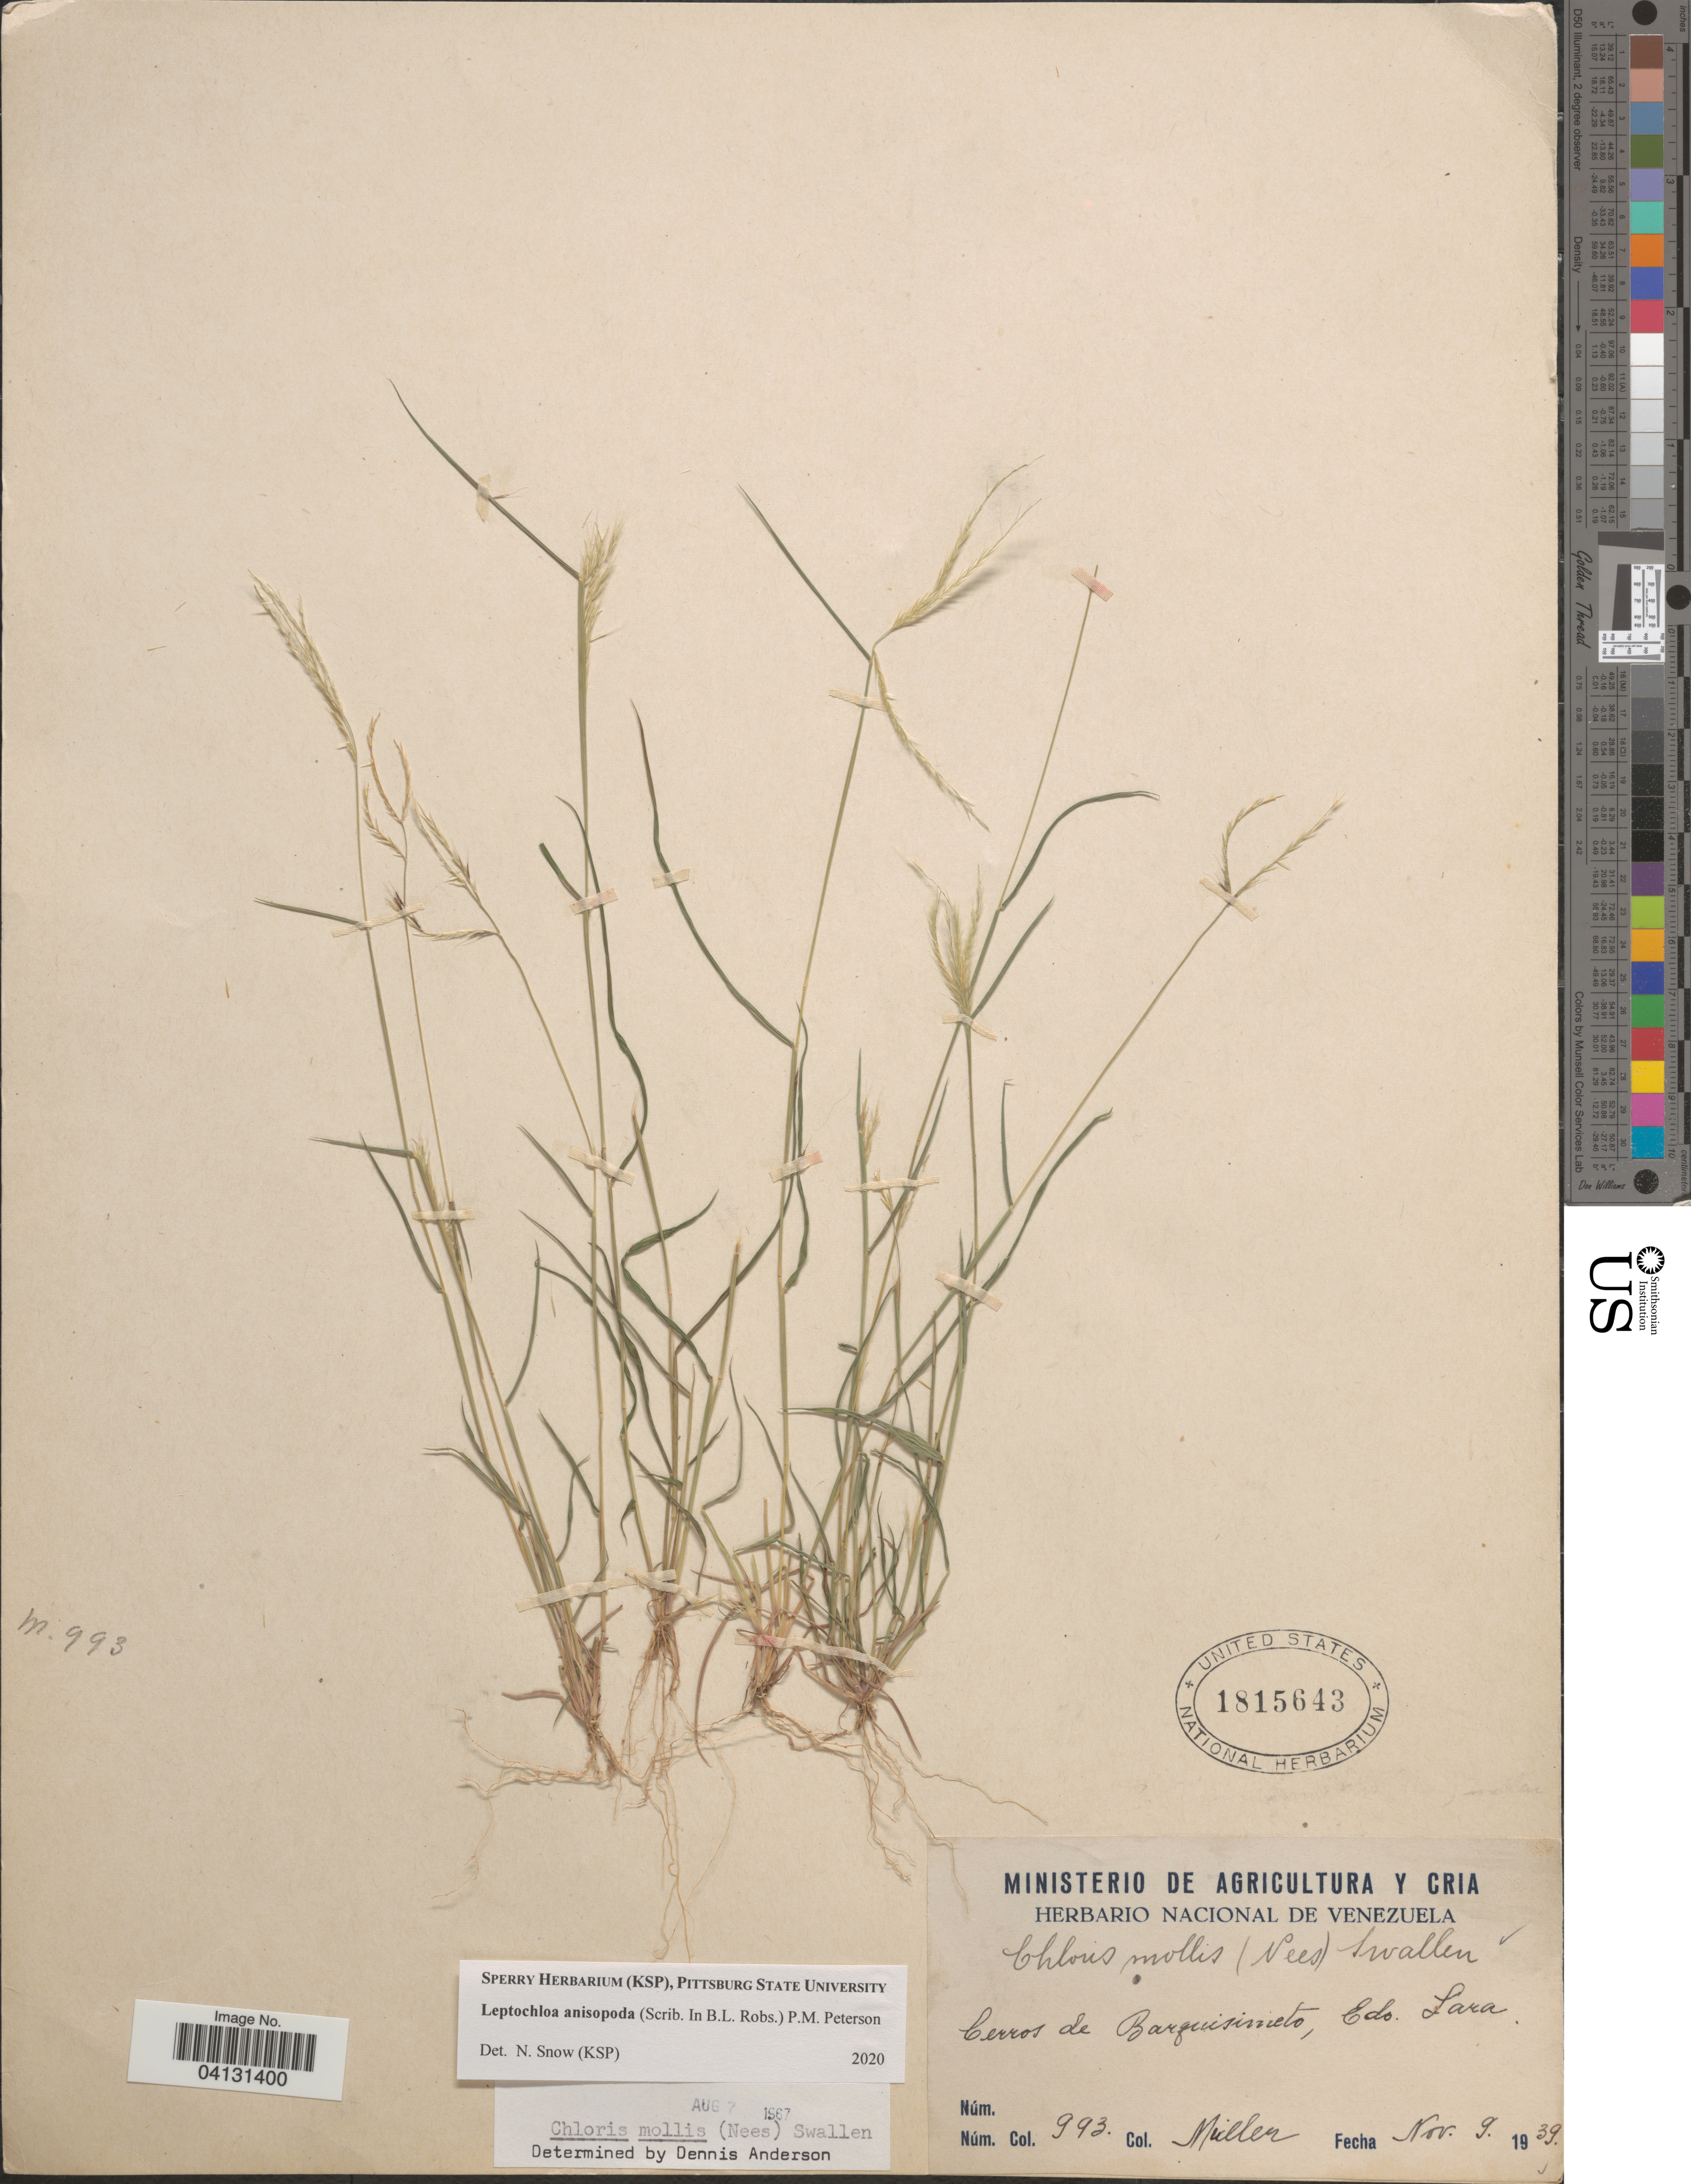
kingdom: Plantae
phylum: Tracheophyta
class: Liliopsida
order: Poales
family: Poaceae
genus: Leptochloa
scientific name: Leptochloa anisopoda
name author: (B.L. Rob. ex Scribn.) P.M. Peterson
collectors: -- Müller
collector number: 993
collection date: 1939-11-09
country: Venezuela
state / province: Lara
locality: Cerros de Barquisimeto.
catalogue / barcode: US 1815643